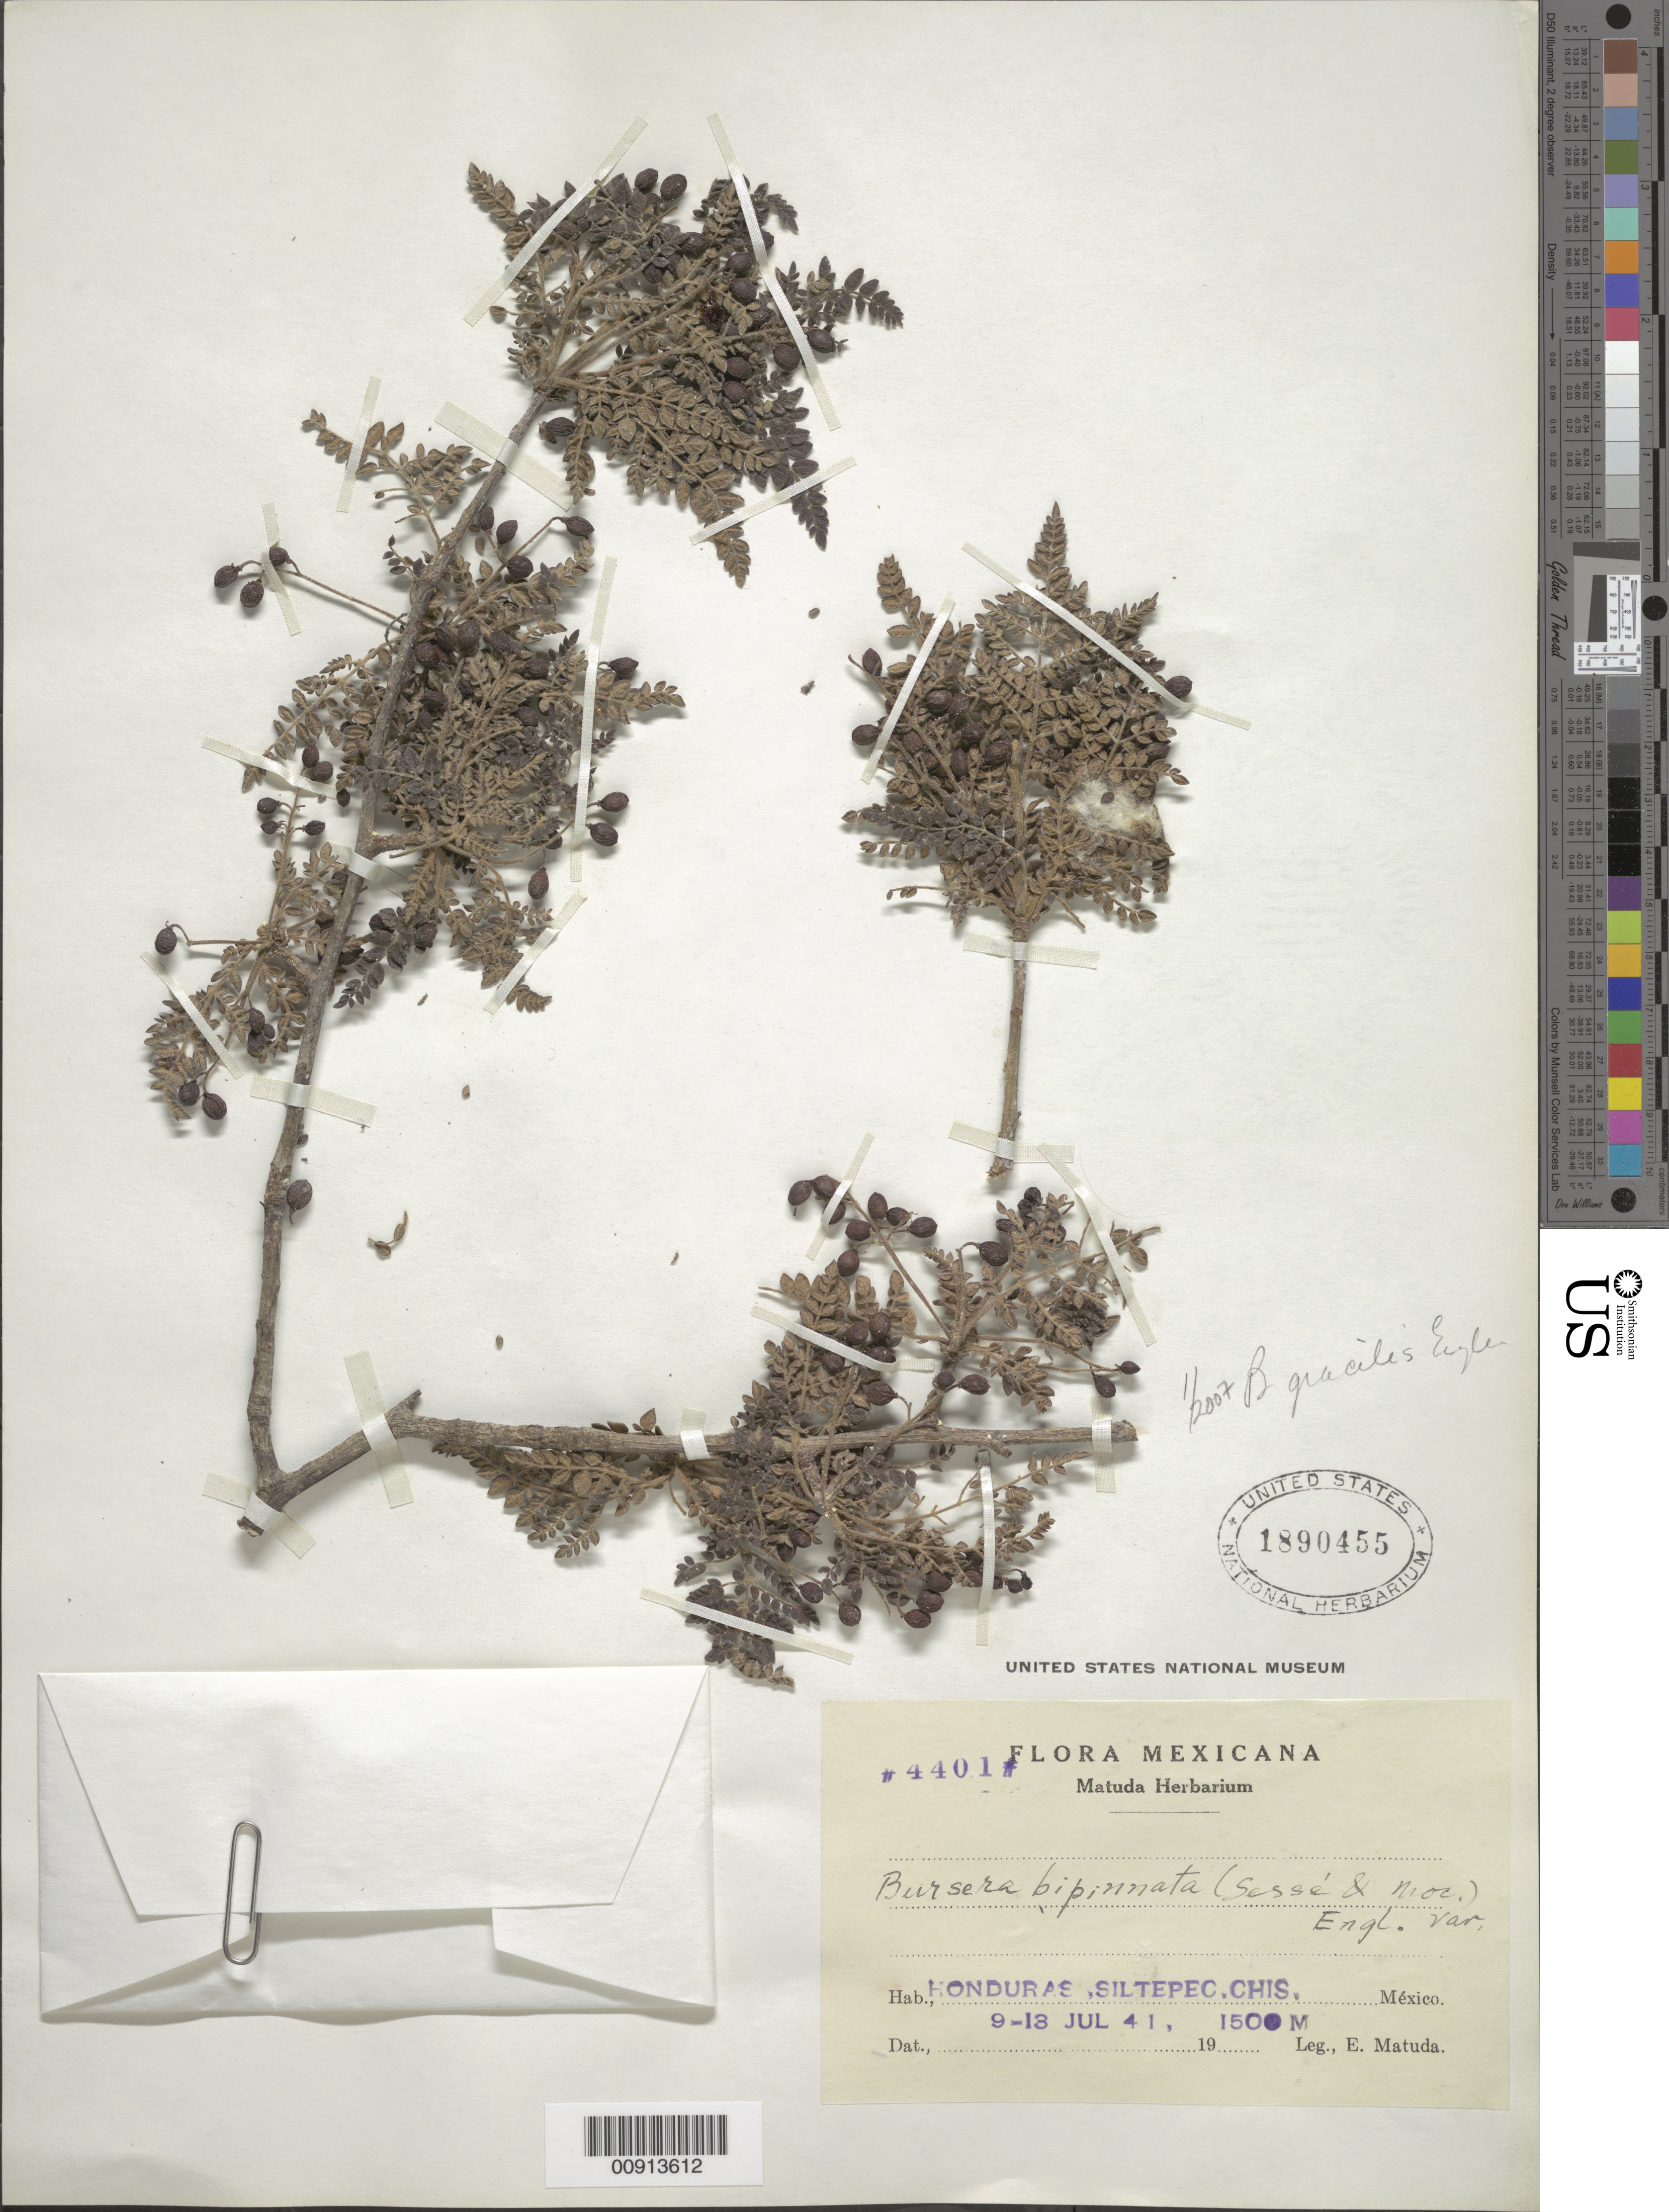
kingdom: Plantae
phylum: Tracheophyta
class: Magnoliopsida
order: Sapindales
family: Burseraceae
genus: Bursera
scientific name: Bursera gracilis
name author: Engl.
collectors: E. Matuda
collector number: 4401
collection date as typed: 09 Jul 1941 to 13 Jul 1941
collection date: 1941-07-09/1941-07-13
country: Mexico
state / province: Chiapas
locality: Honduras, Siltepec, Chiapas.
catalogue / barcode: US 1890455